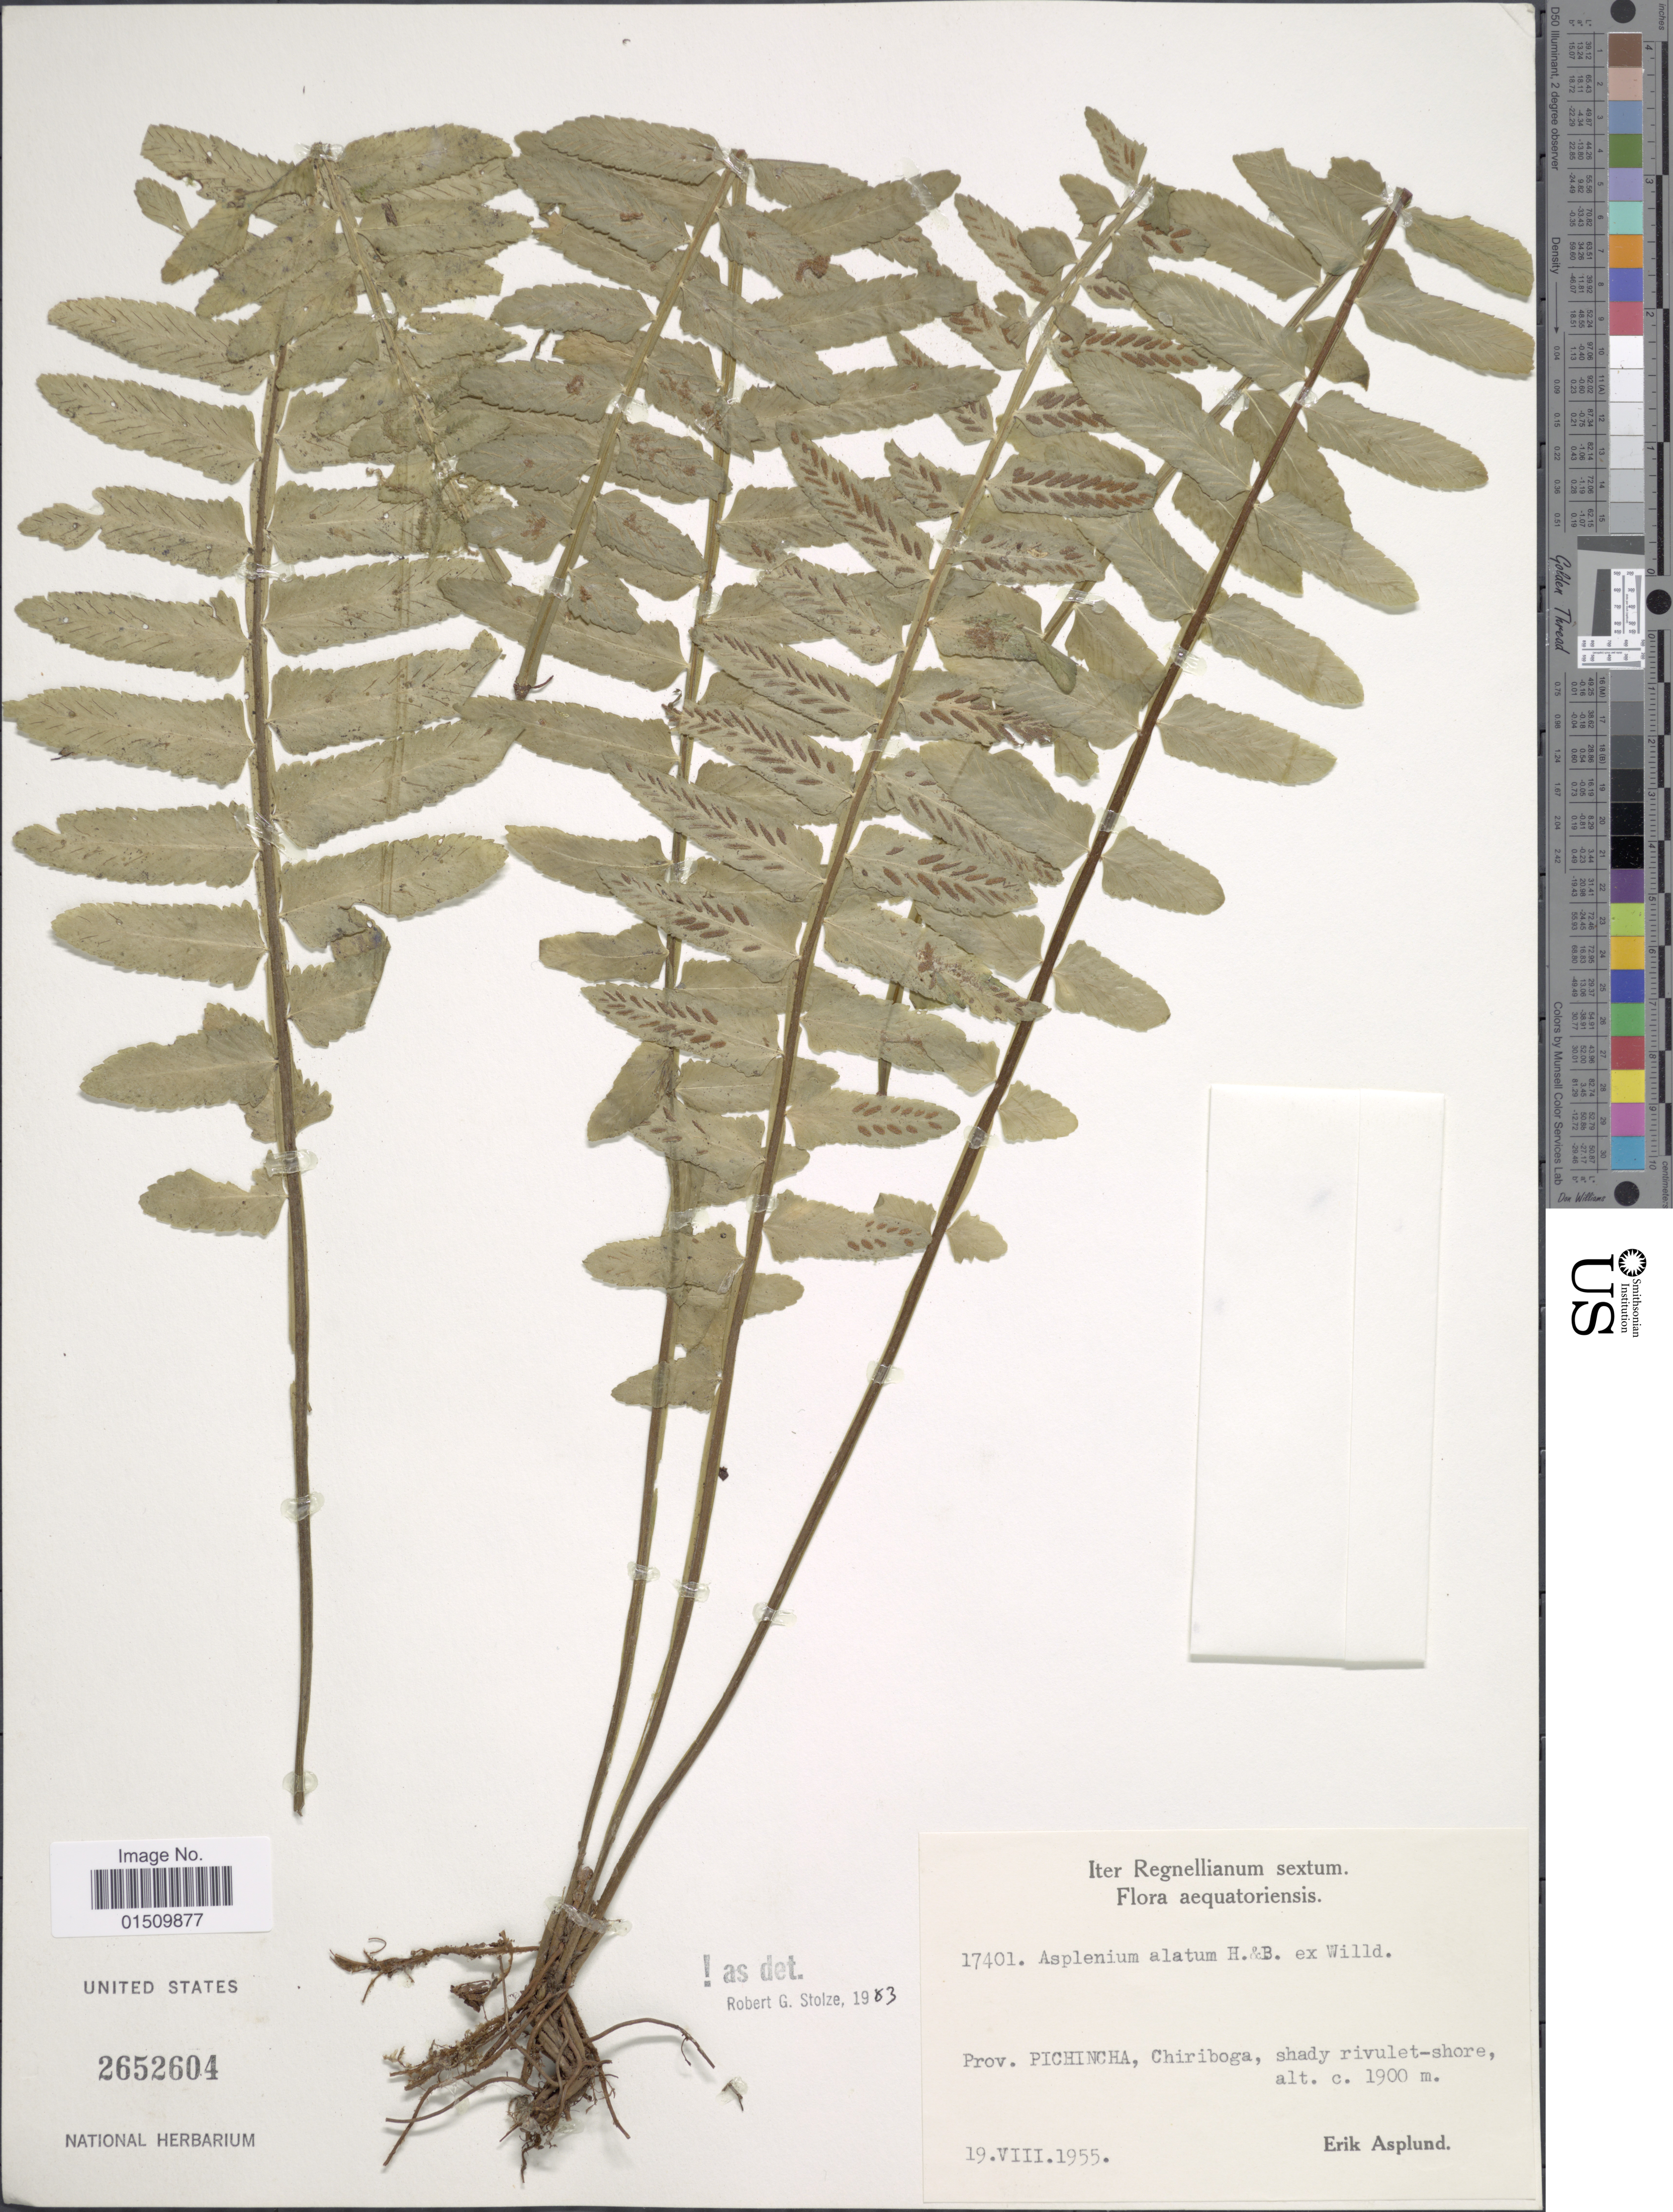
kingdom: Plantae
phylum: Tracheophyta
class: Polypodiopsida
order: Polypodiales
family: Aspleniaceae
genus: Asplenium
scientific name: Asplenium alatum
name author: Humb. & Bonpl. ex Willd.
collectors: E. Asplund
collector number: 17401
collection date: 1955-08-19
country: Ecuador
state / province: Pichincha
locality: Aequatoriensis, Pro. Pinchincha, Chiriboga.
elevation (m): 1900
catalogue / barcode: US 2652604